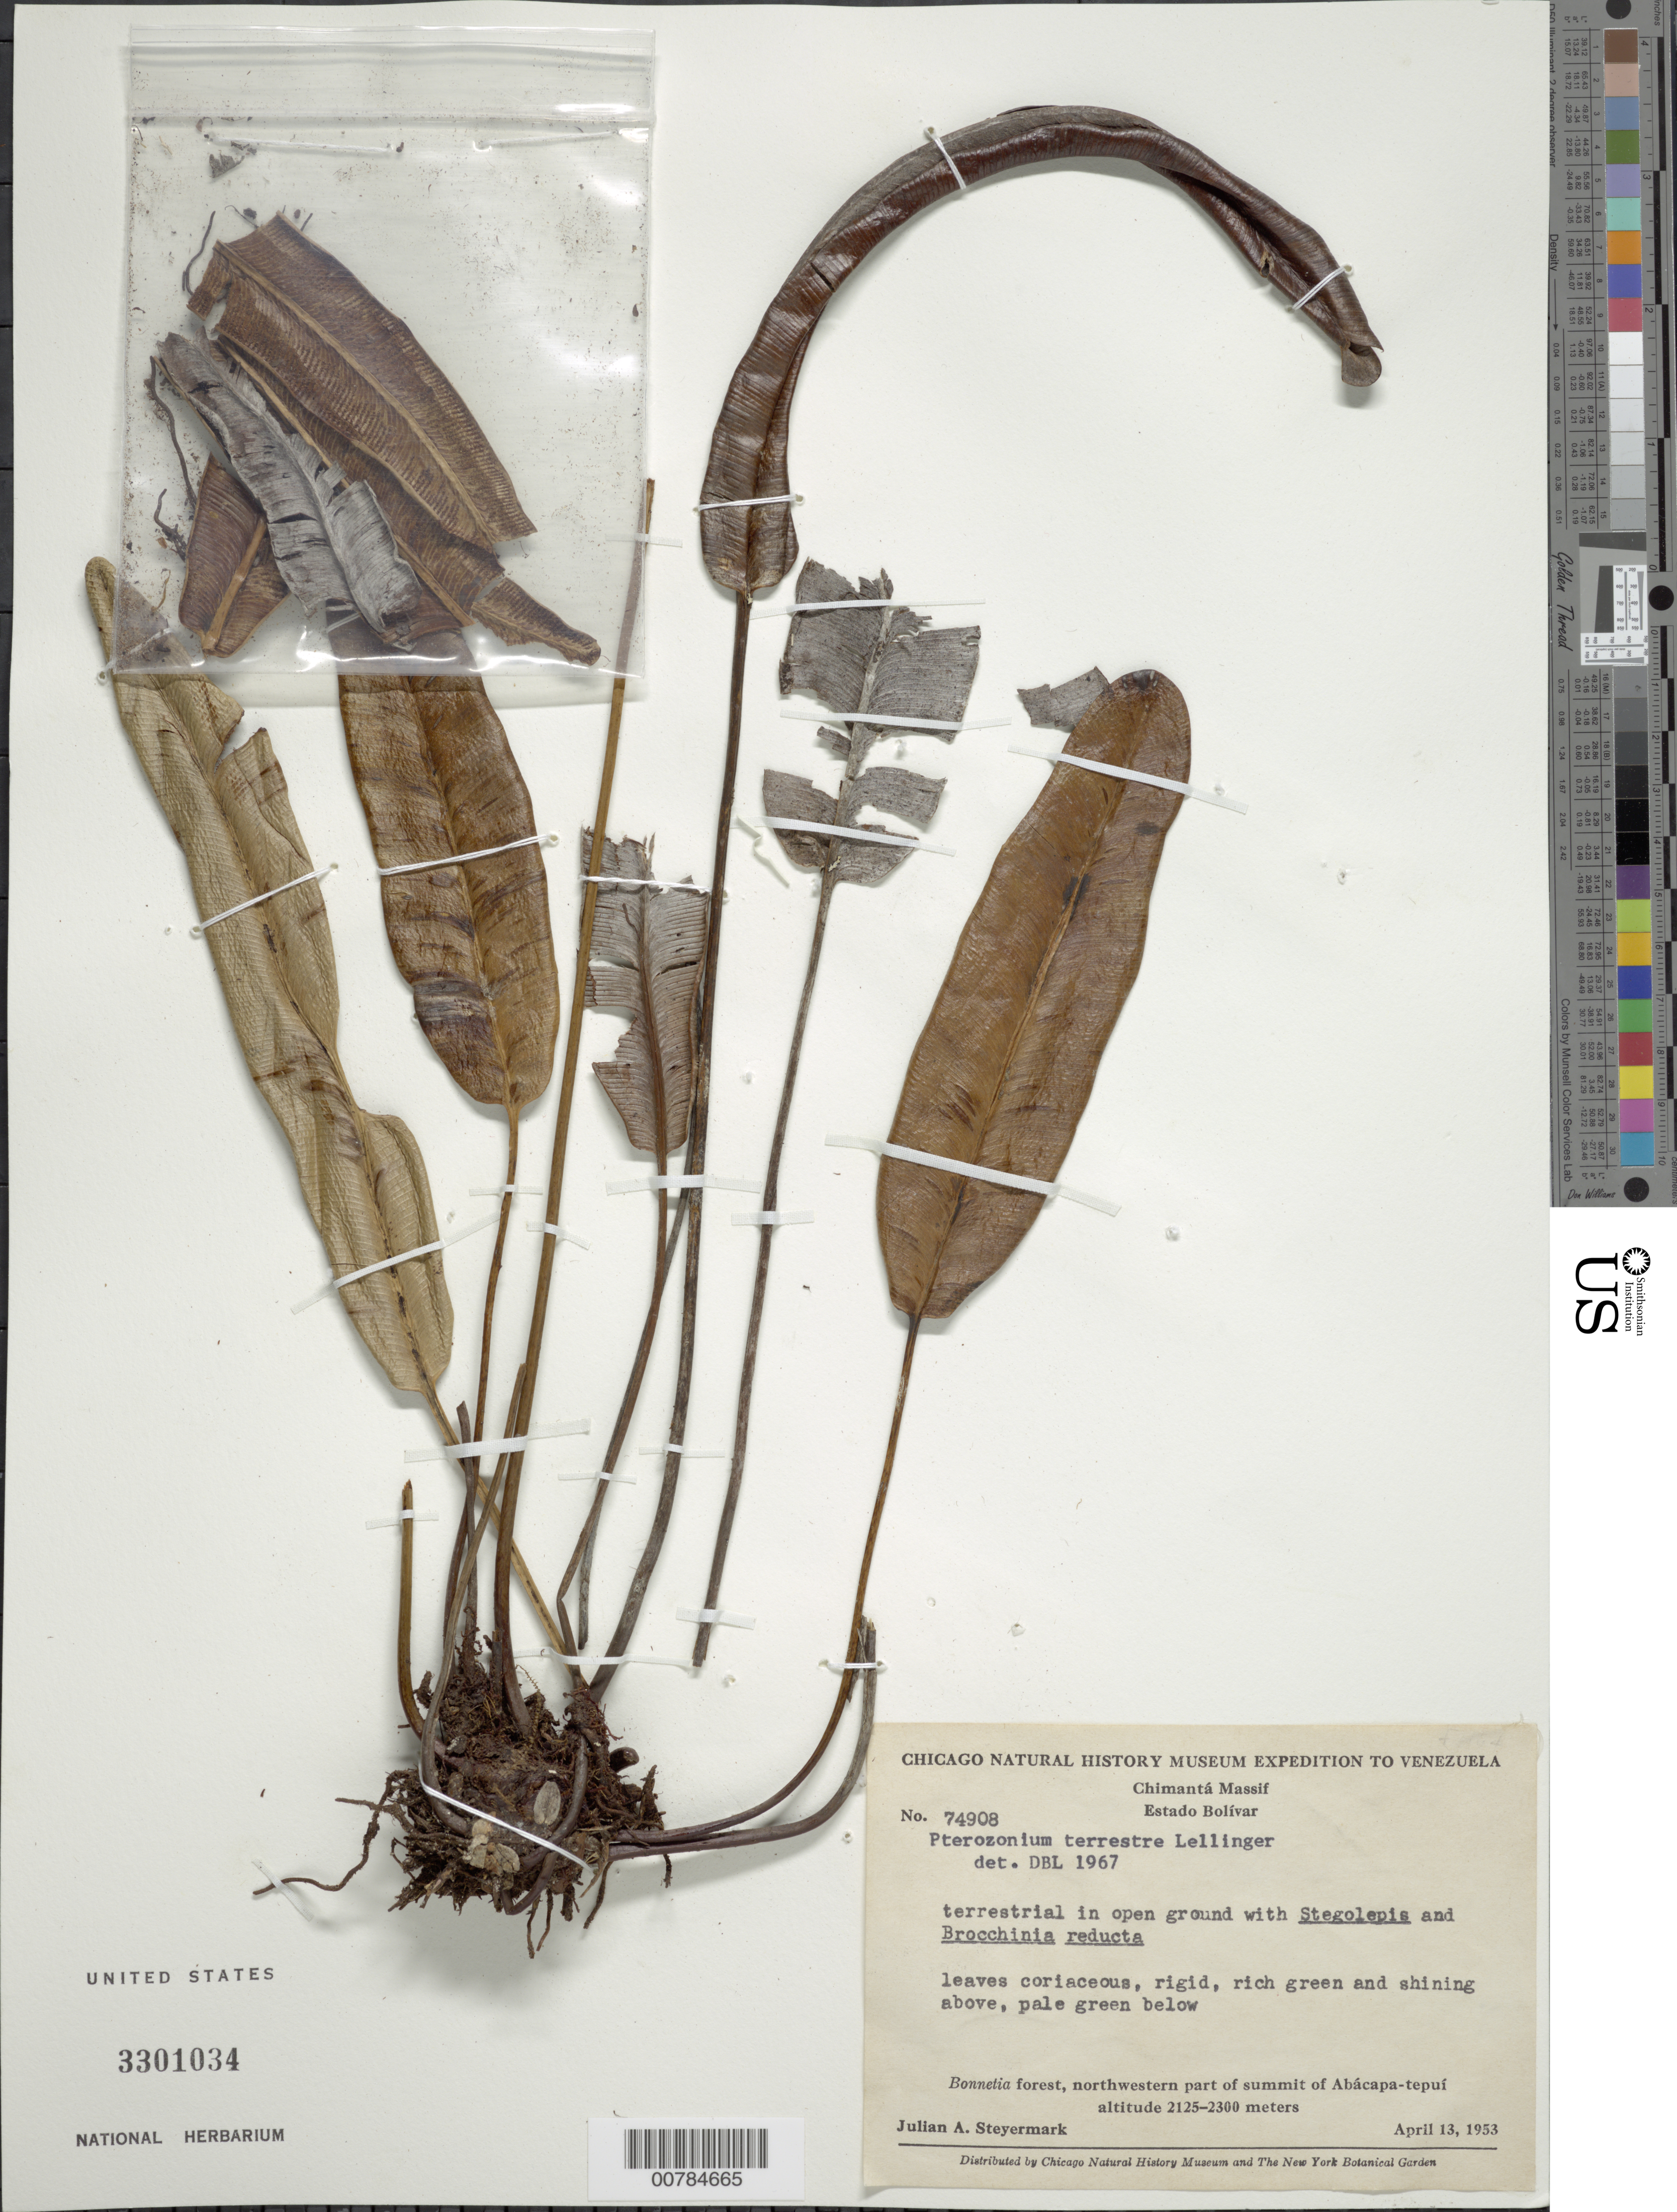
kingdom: Plantae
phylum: Tracheophyta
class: Polypodiopsida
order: Polypodiales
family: Pteridaceae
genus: Pterozonium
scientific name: Pterozonium terrestre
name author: Lellinger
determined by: Lellinger, David B., (BOT), Smithsonian Institution - National Museum of Natural History (UNITED STATES)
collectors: J. Steyermark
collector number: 74908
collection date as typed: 13-Apr-53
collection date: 1953-04-13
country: Venezuela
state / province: Bolívar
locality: Chimantá Massif, Abácapa-tepuí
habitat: Open ground with Stegolepis and Brocchinia reducta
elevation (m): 2125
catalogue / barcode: US 3301034